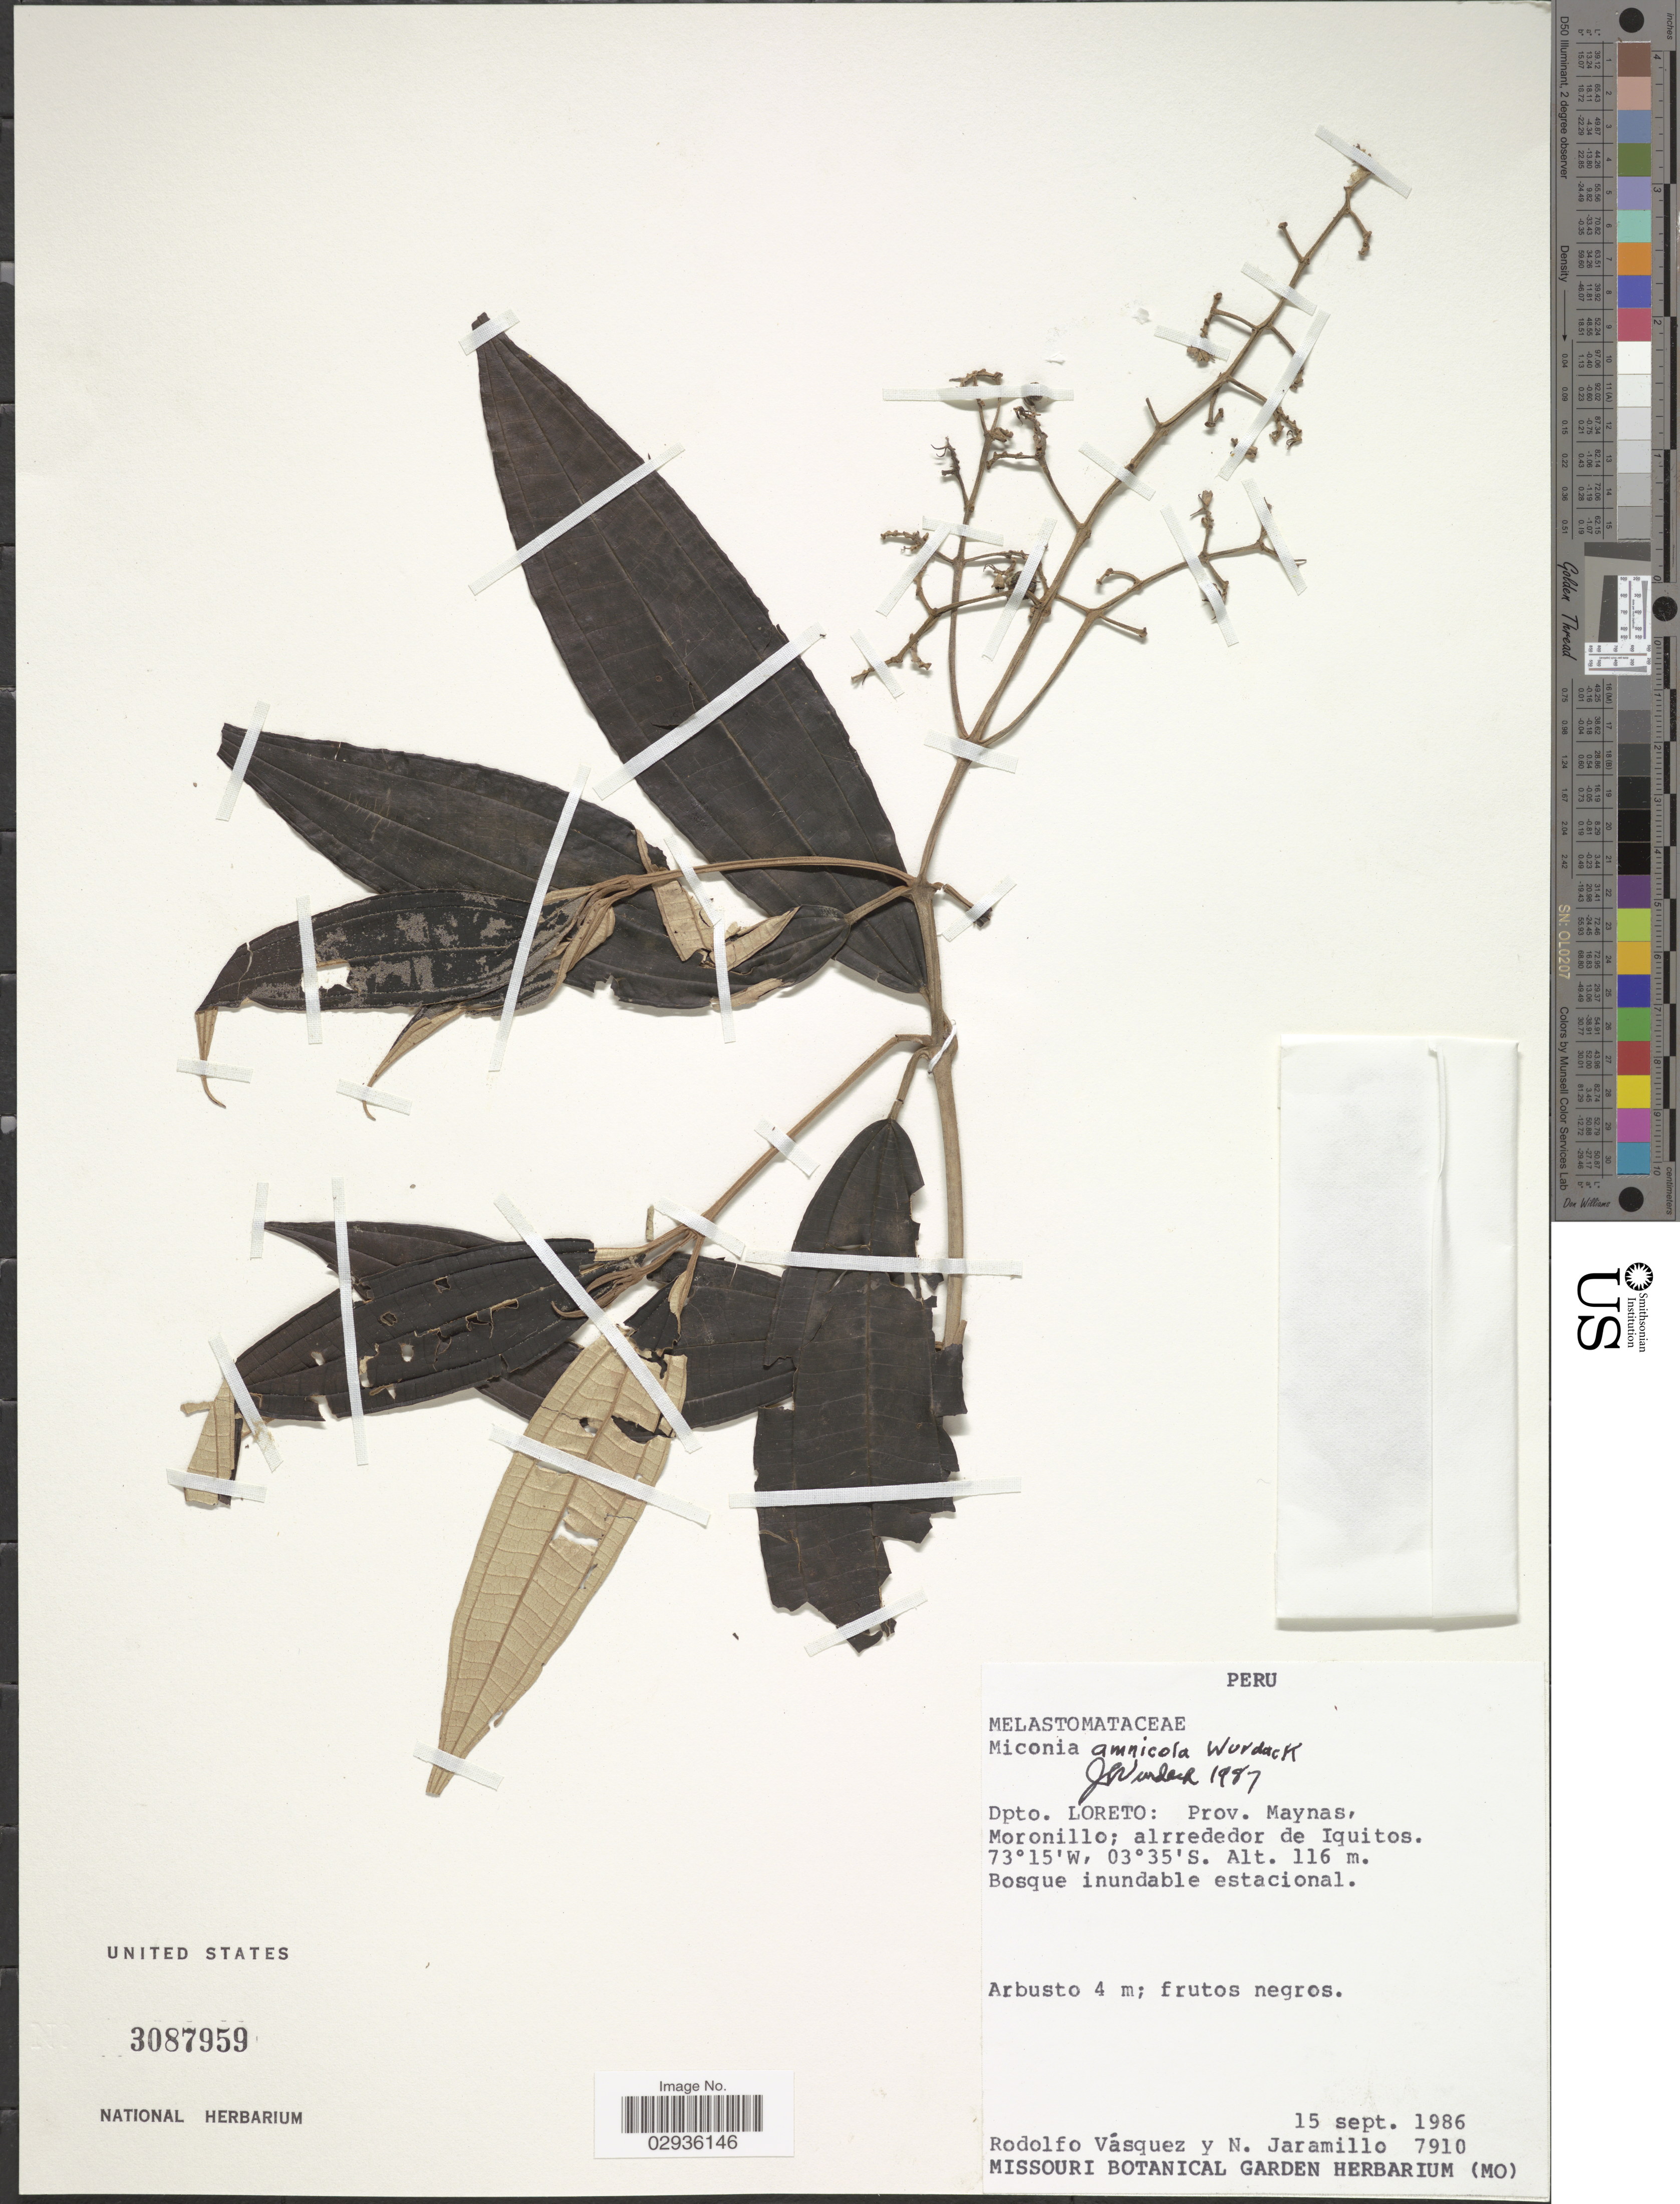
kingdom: Plantae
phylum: Tracheophyta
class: Magnoliopsida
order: Myrtales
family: Melastomataceae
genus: Miconia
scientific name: Miconia amnicola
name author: Wurdack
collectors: R. Vásquez & N. Jaramillo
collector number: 7910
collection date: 1986-09-15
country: Peru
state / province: Loreto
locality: Dpto. Loreto: Prov. Maynas, Moronillo; alrrededor de Iquitos.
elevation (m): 116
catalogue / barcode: US 3087959